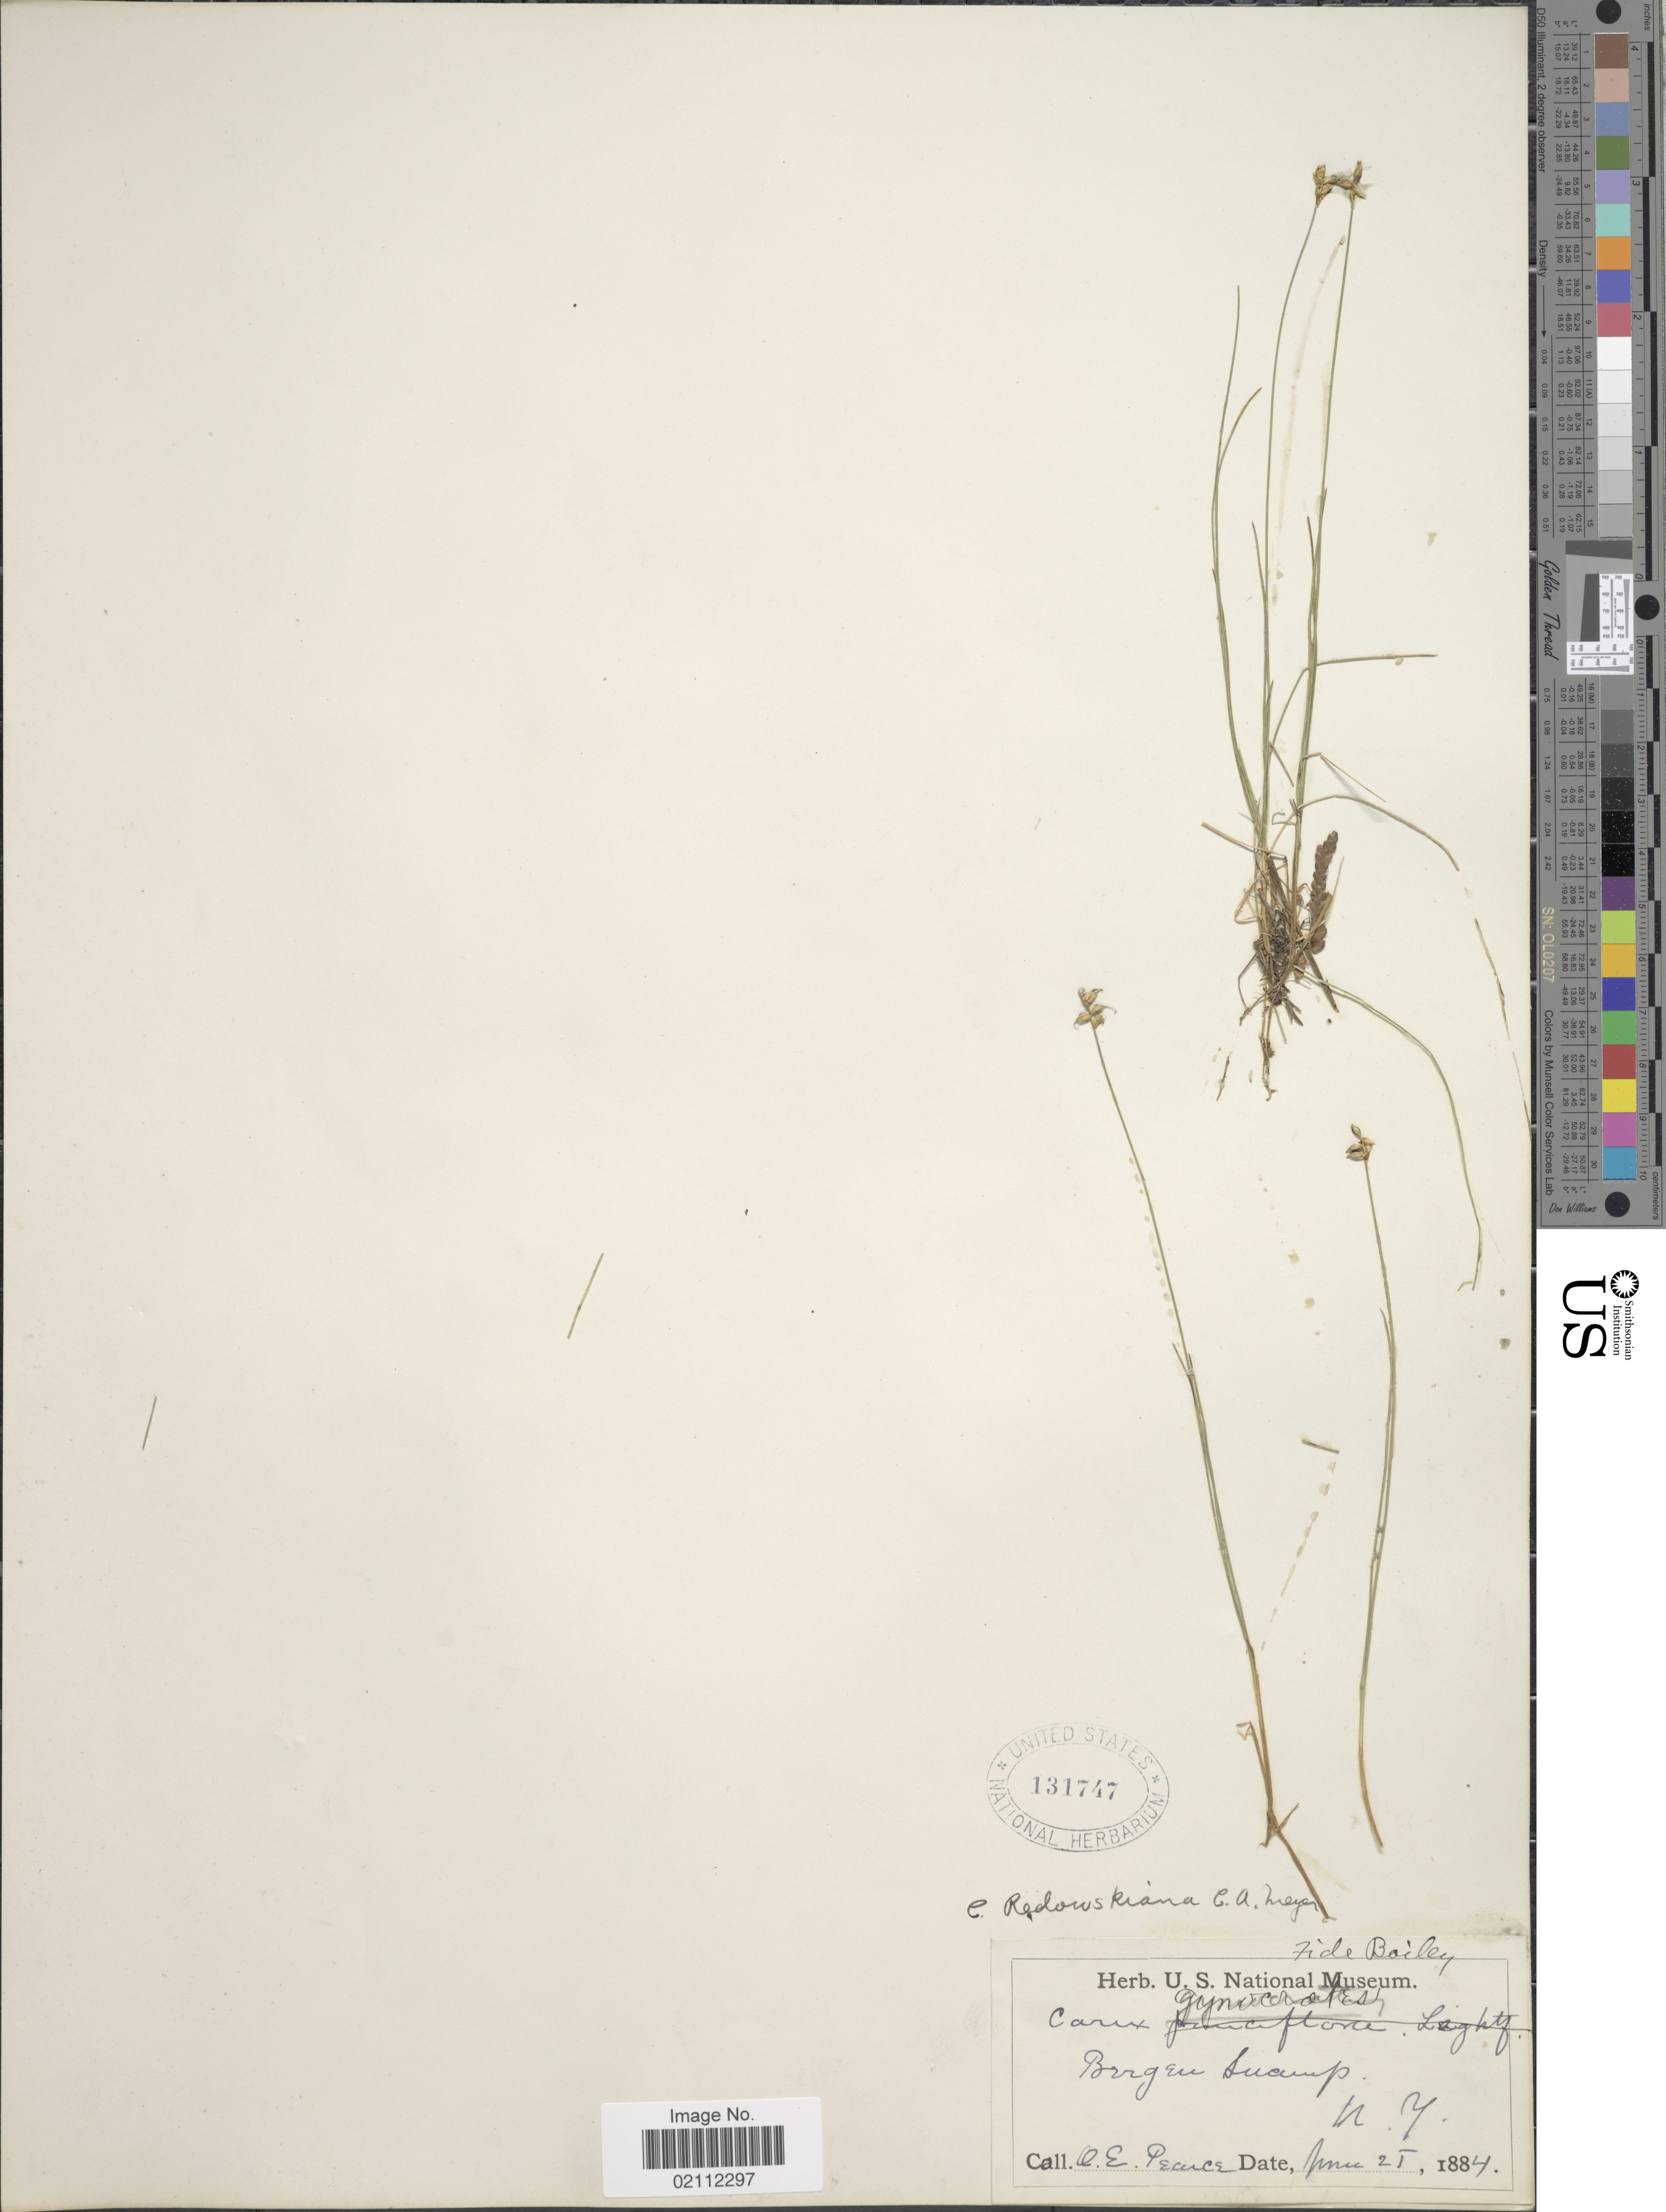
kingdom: Plantae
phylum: Tracheophyta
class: Liliopsida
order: Poales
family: Cyperaceae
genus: Carex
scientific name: Carex nardina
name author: (Hornem.) Fr.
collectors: O. E. Pearce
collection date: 1884-06-21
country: United States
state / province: New York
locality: Bergen Swamp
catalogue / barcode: US 131747